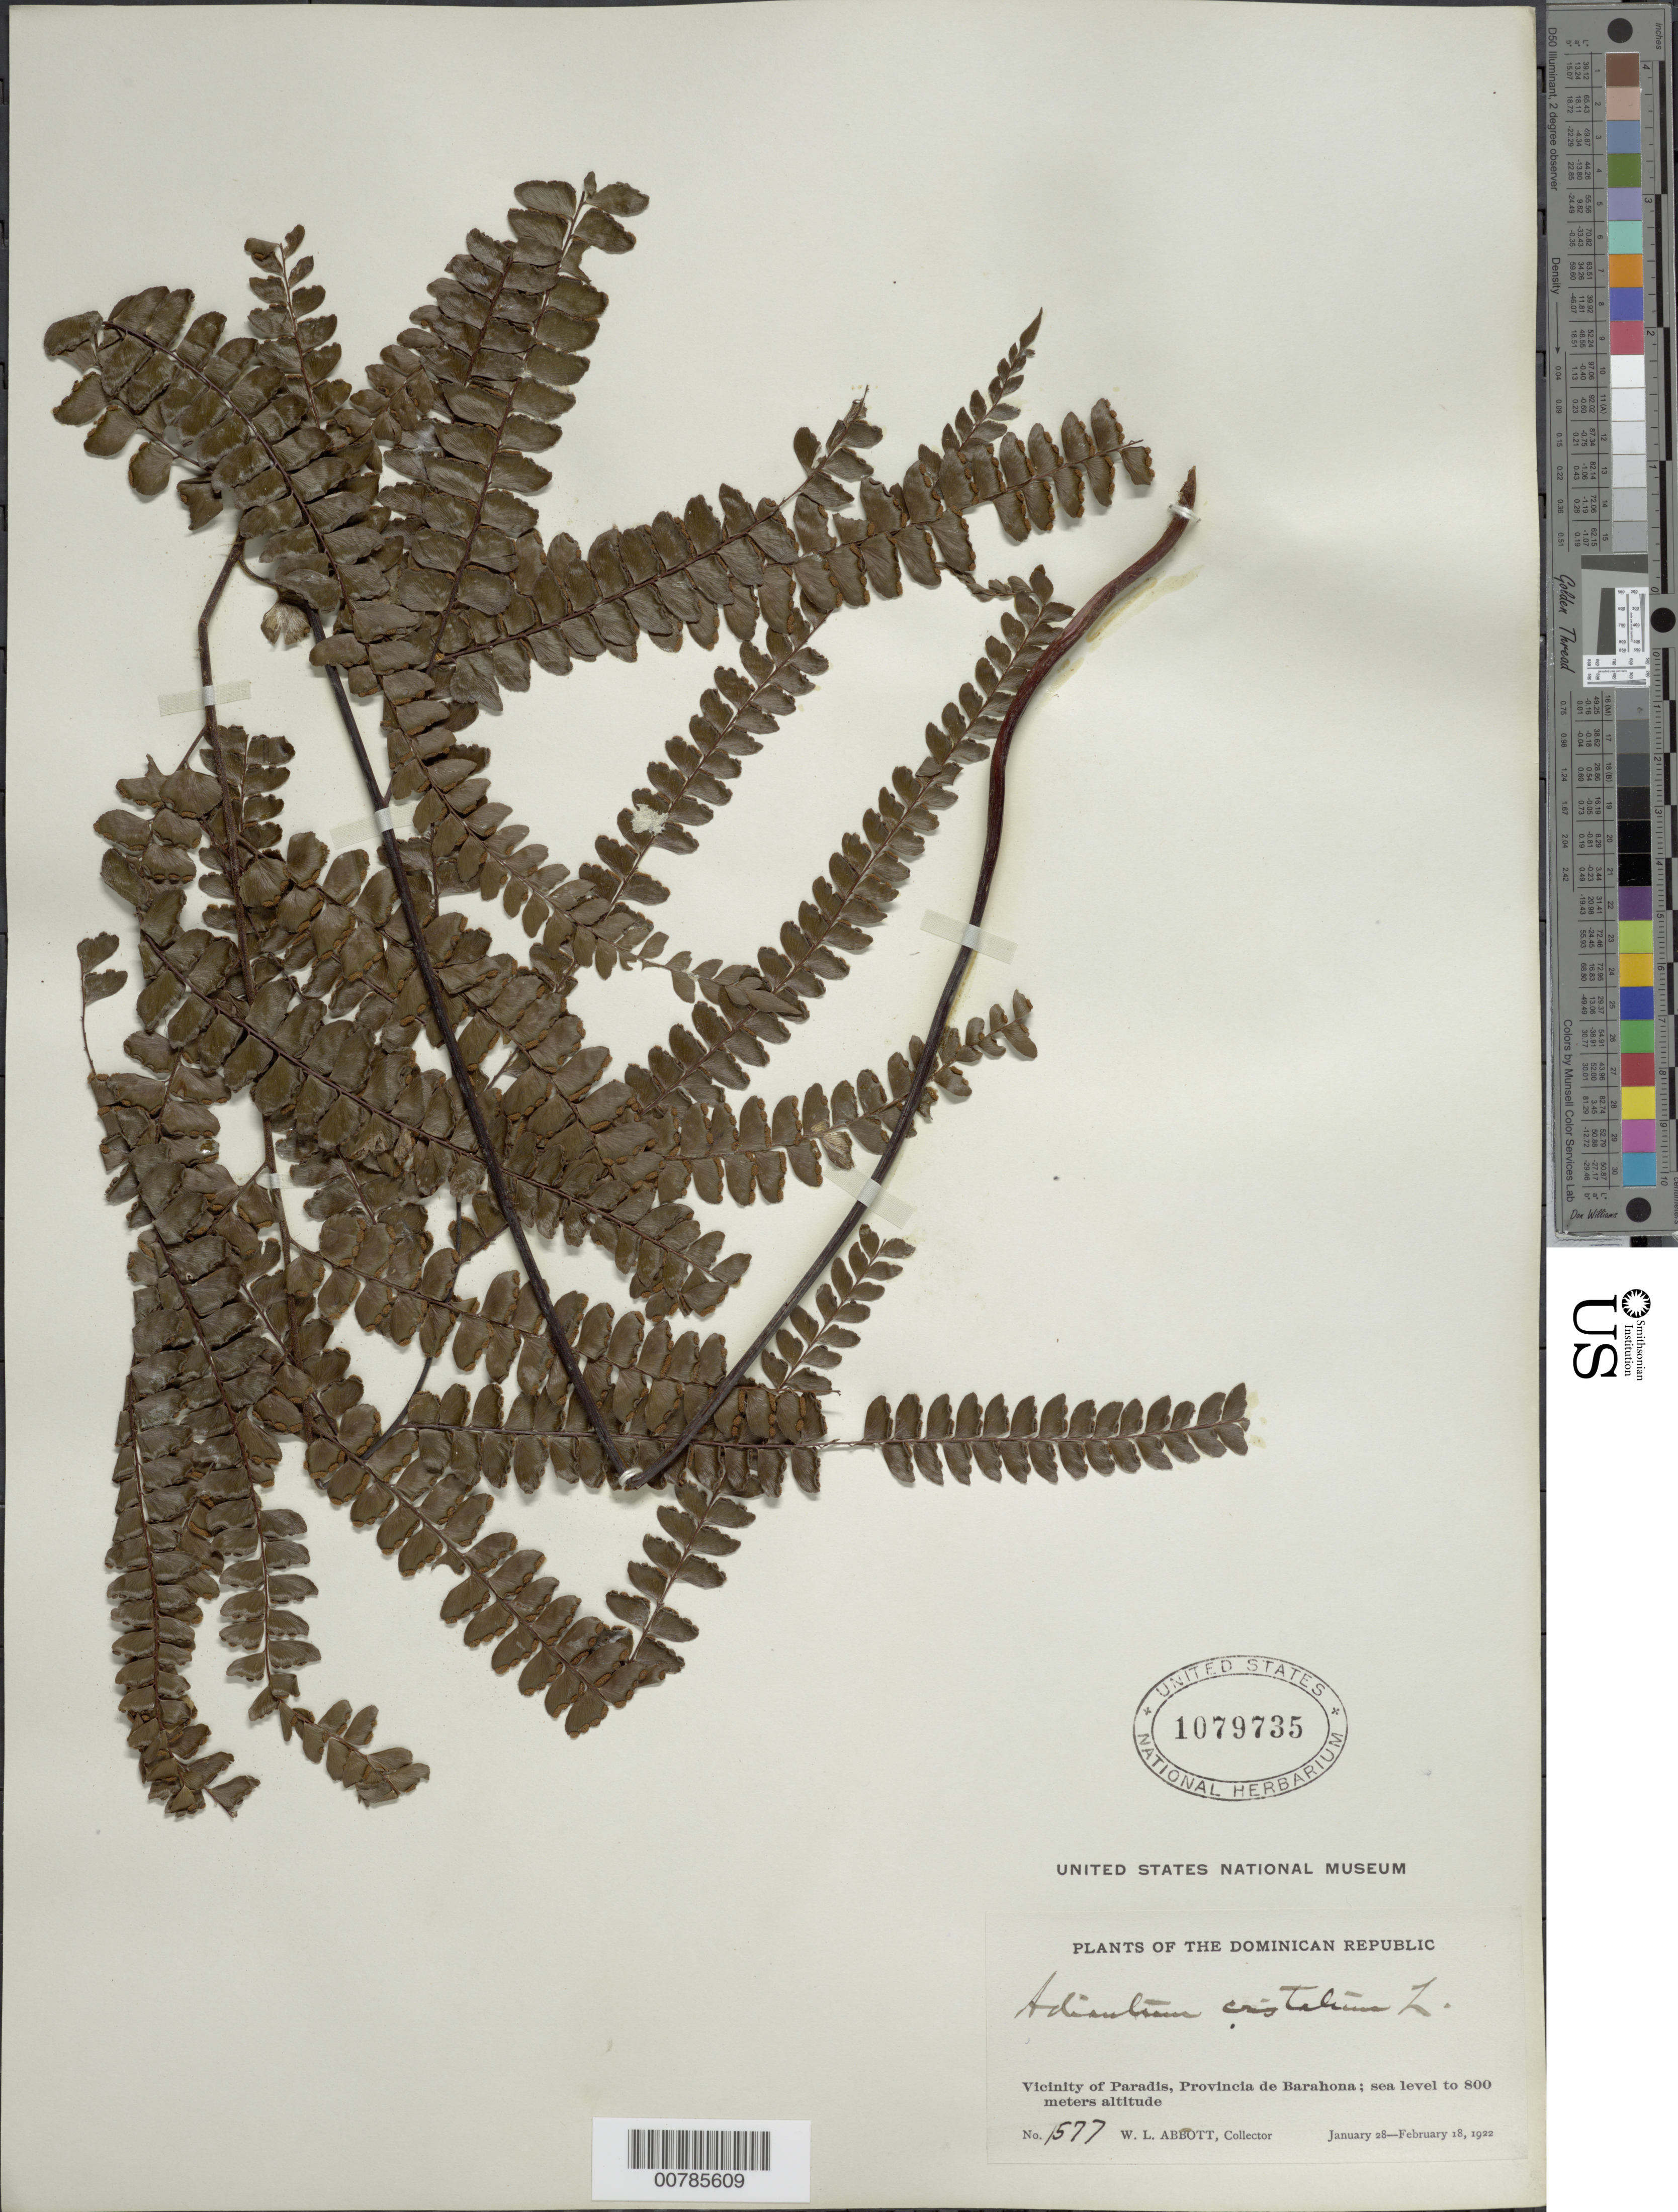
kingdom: Plantae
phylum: Tracheophyta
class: Polypodiopsida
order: Polypodiales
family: Pteridaceae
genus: Adiantum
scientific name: Adiantum pyramidale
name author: (L.) Willd.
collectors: W. L. Abbott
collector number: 1577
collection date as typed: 28 Feb 1922 18 Feb 1922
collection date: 1922-02-18/1922-02-28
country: Dominican Republic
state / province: Barahona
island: Hispaniola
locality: Paradis, vicinity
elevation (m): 0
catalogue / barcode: US 1079735